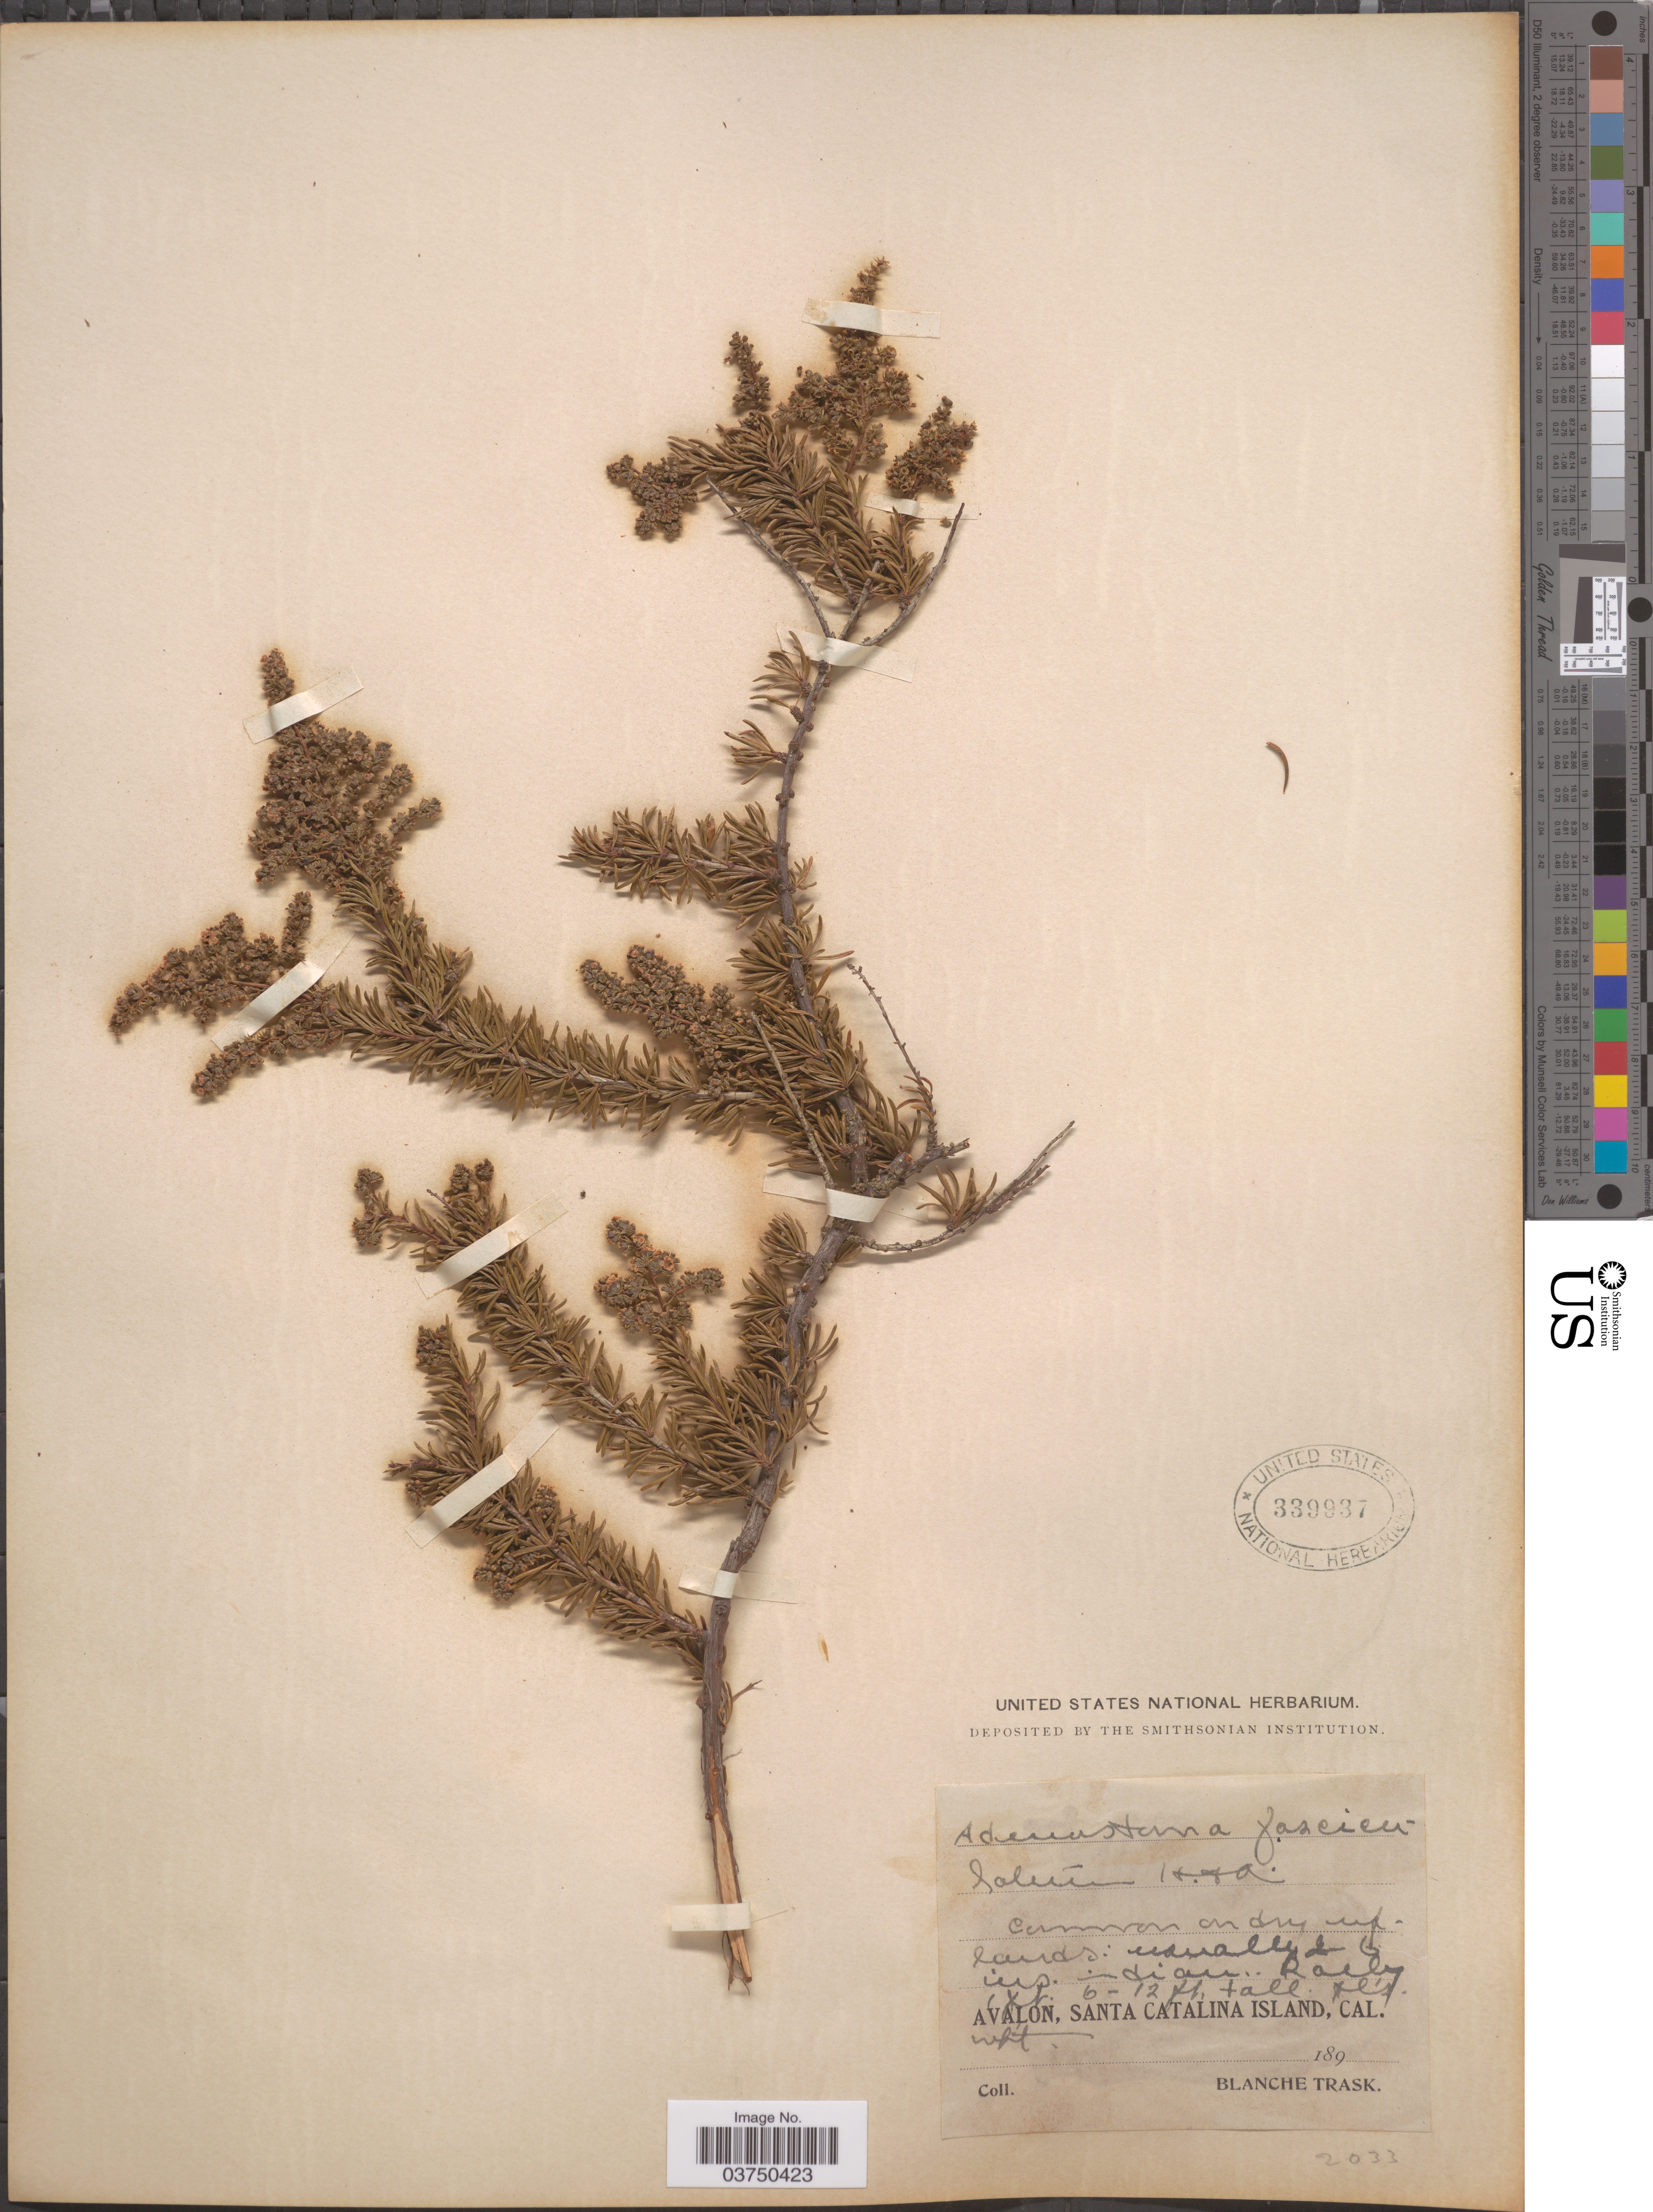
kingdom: Plantae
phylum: Tracheophyta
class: Magnoliopsida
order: Rosales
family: Rosaceae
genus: Adenostoma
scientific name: Adenostoma fasciculatum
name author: Hook. & Arn.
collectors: B. Trask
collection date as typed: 189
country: United States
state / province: California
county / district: Los Angeles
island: Santa Catalina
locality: Avalon, Santa Catalina Island.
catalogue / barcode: US 339937